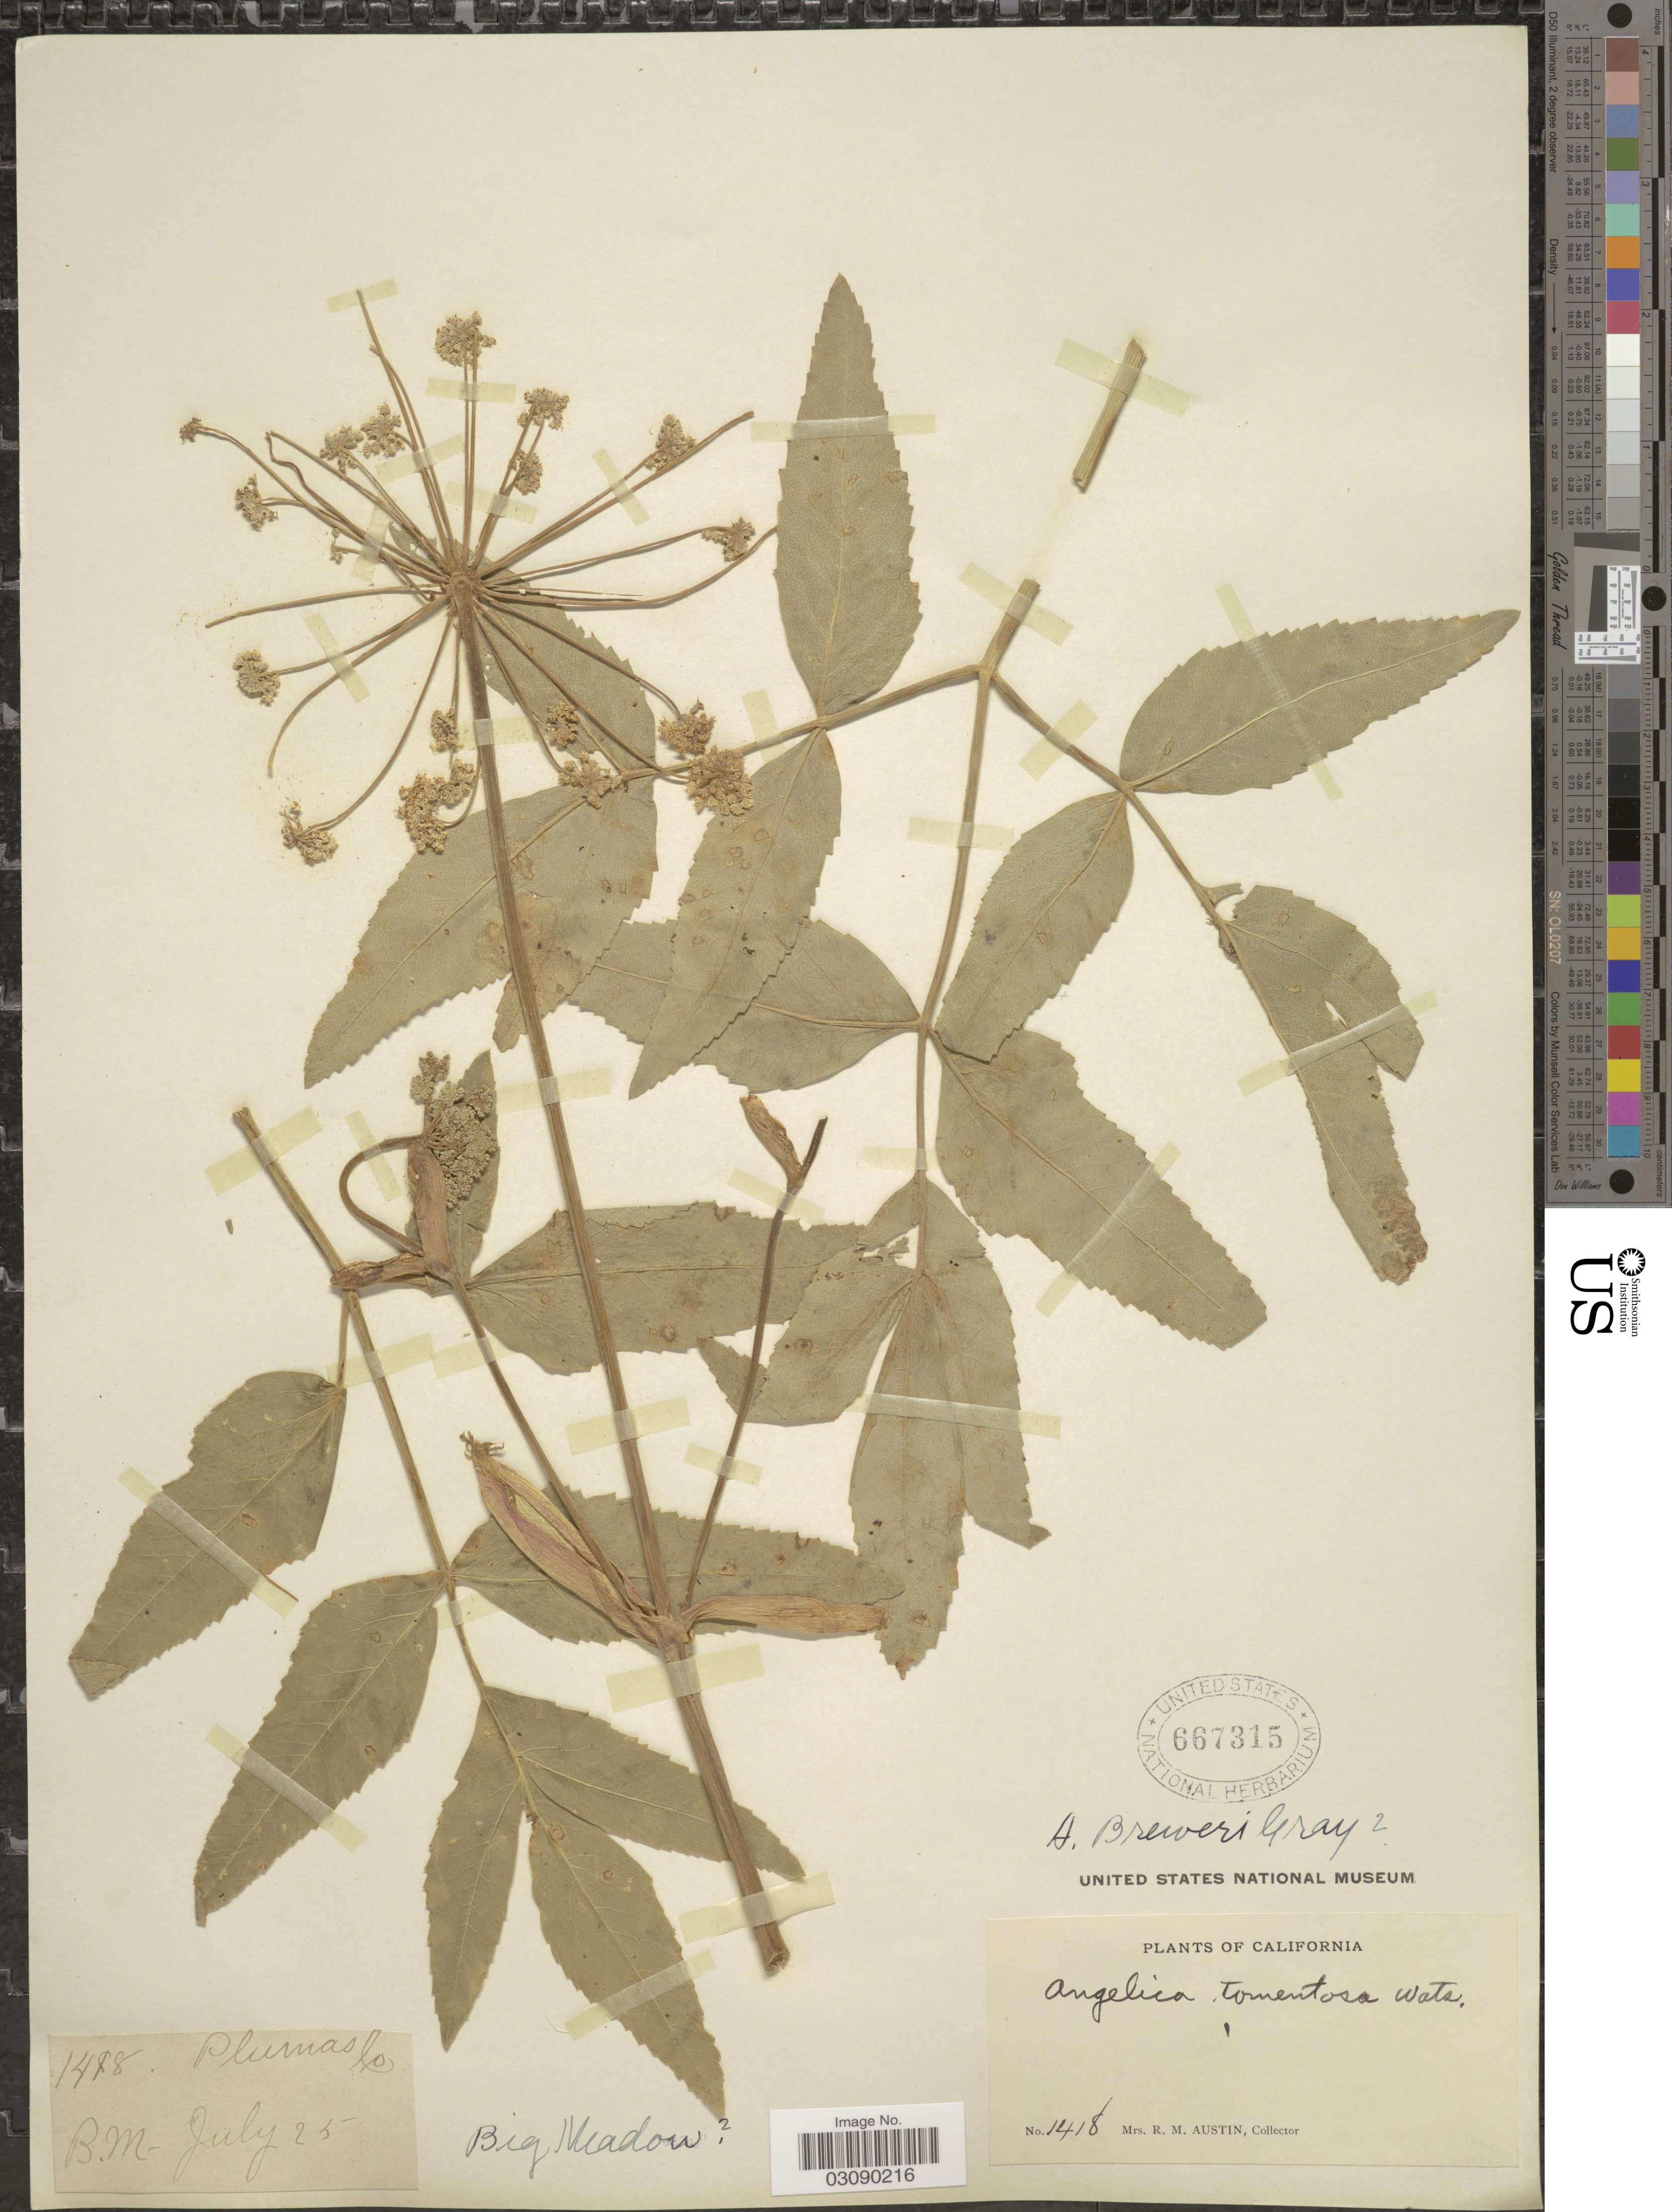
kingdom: Plantae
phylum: Tracheophyta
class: Magnoliopsida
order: Apiales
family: Apiaceae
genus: Angelica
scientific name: Angelica breweri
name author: A. Gray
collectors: R. Austin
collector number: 1418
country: United States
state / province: California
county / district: Plumas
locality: Big Meadow. Plumas Co.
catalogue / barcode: US 667315